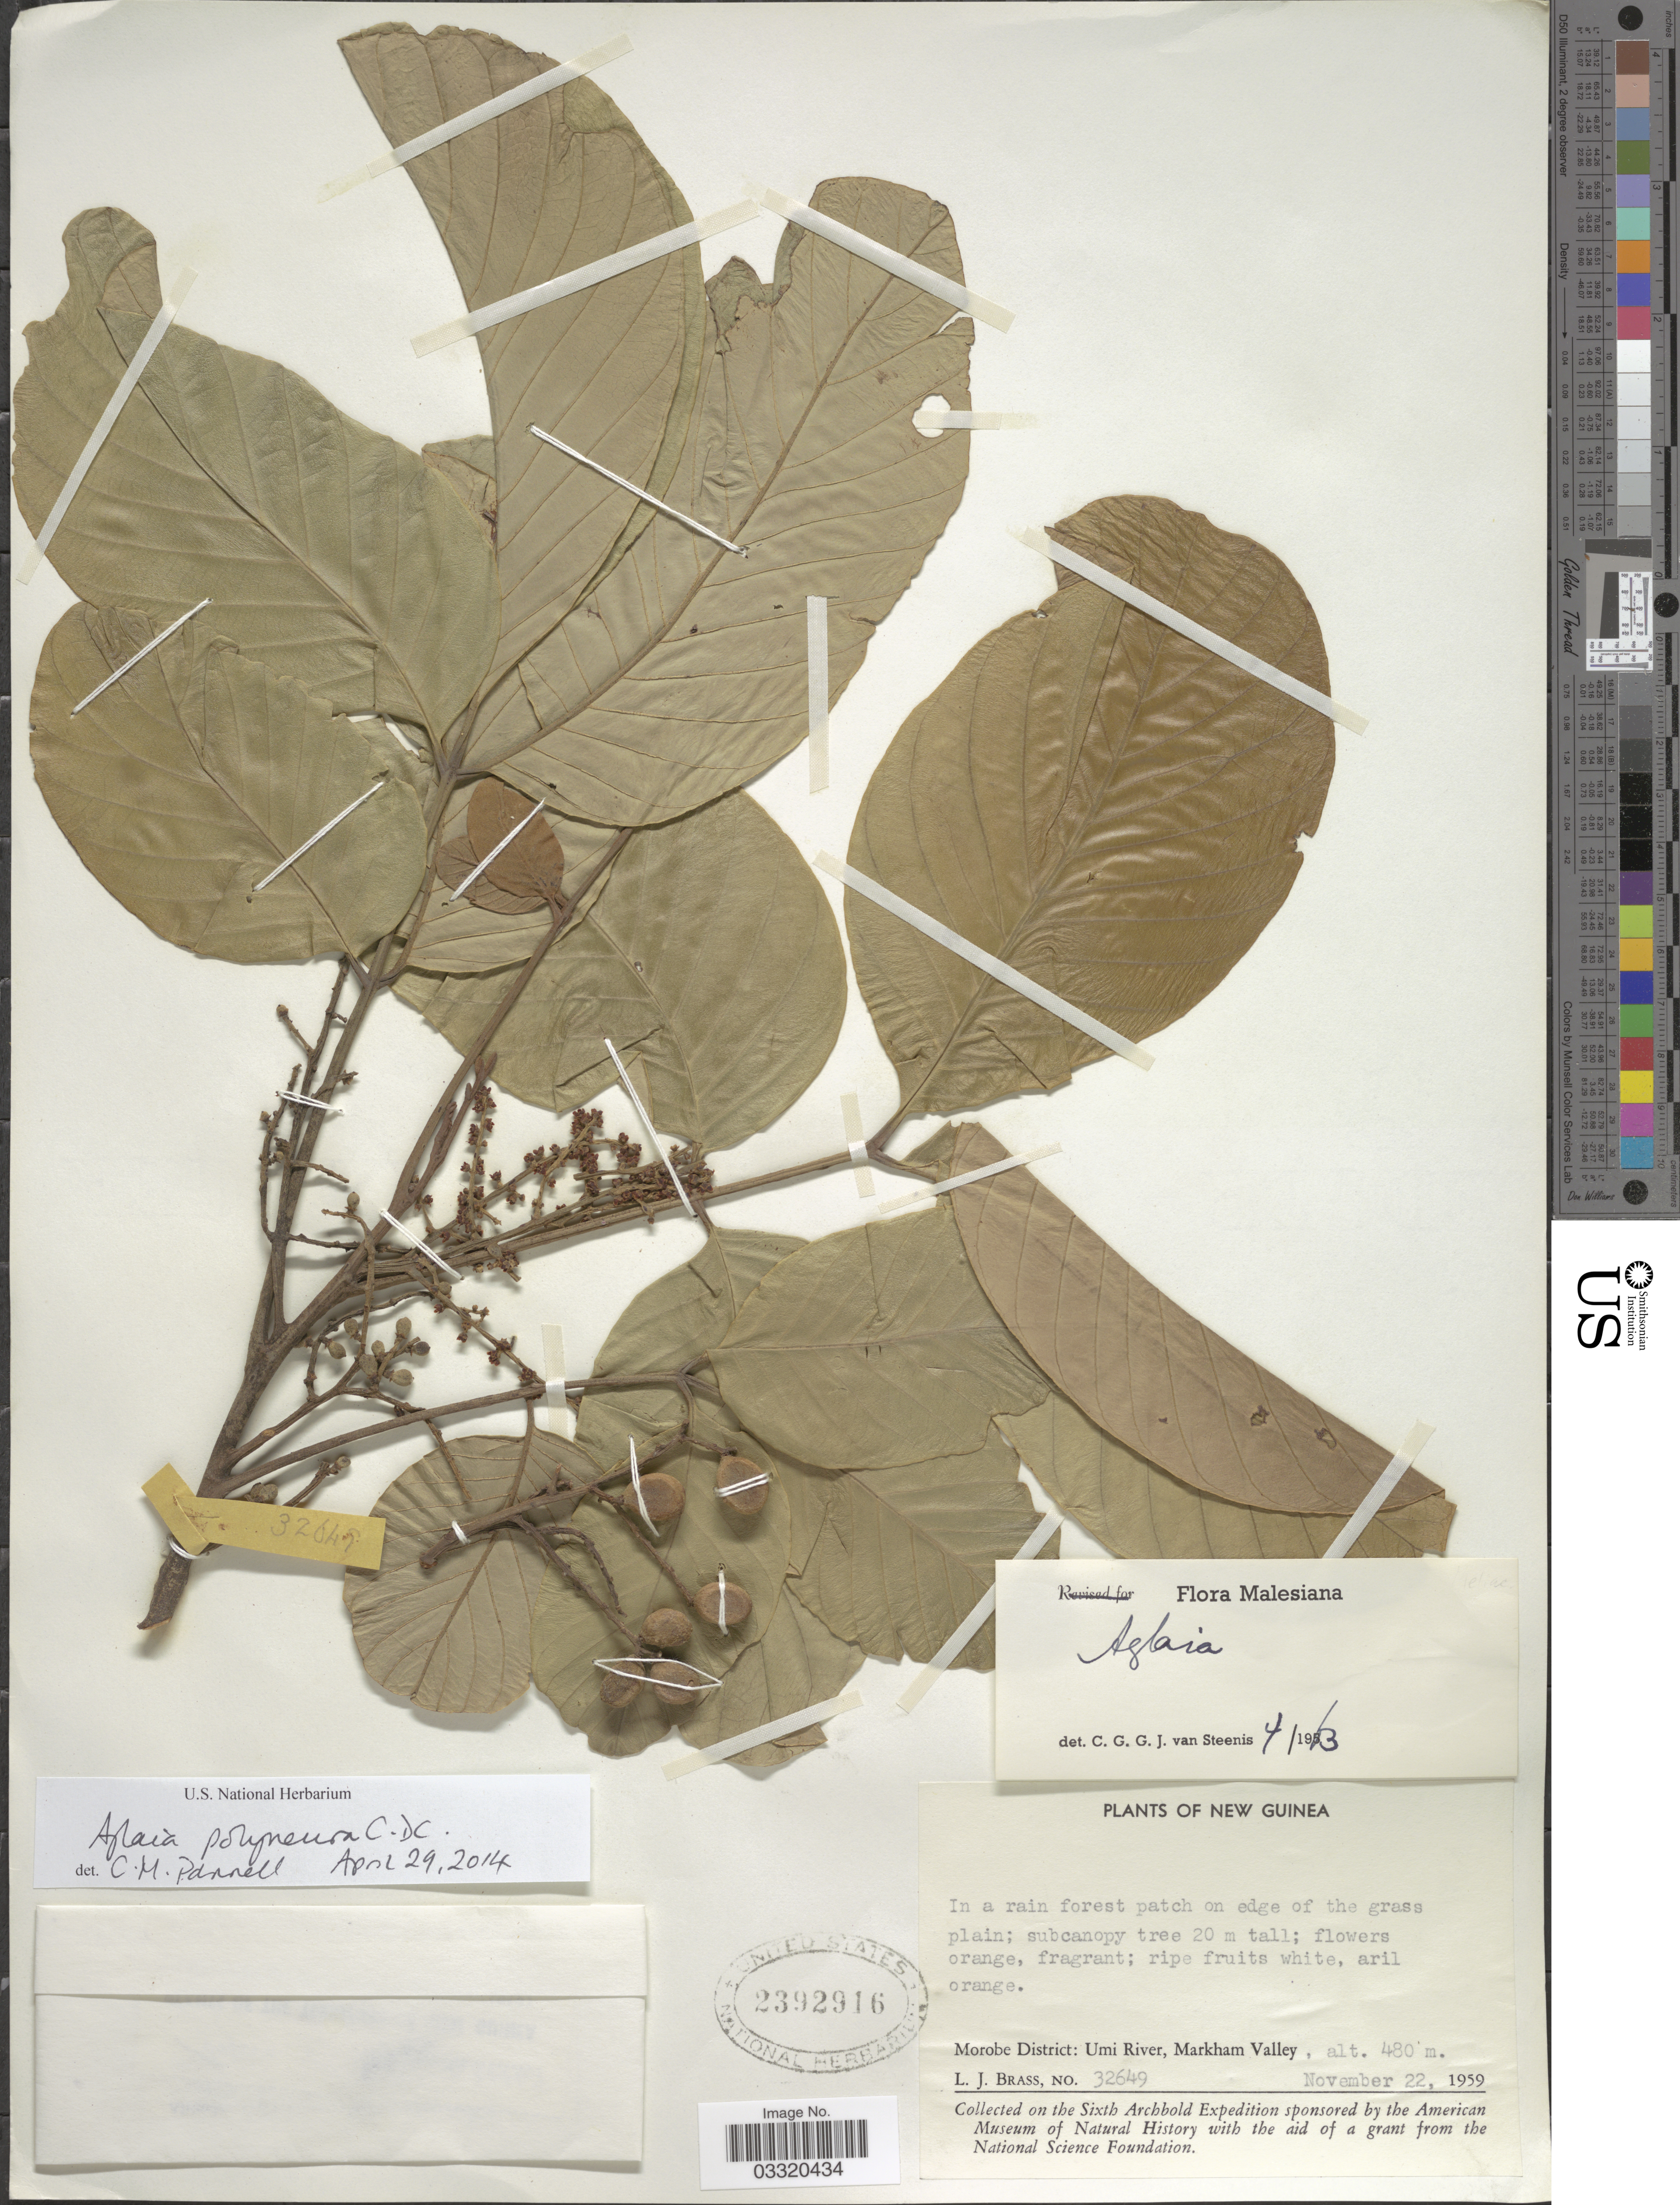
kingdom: Plantae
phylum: Tracheophyta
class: Magnoliopsida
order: Sapindales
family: Meliaceae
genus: Aglaia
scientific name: Aglaia polyneura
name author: C. DC.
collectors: L. J. Brass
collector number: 32649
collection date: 1959-11-22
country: Papua New Guinea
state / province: Morobe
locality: New Guinea. Morobe District: Umi River, Markham Valley.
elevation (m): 480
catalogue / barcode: US 2392916